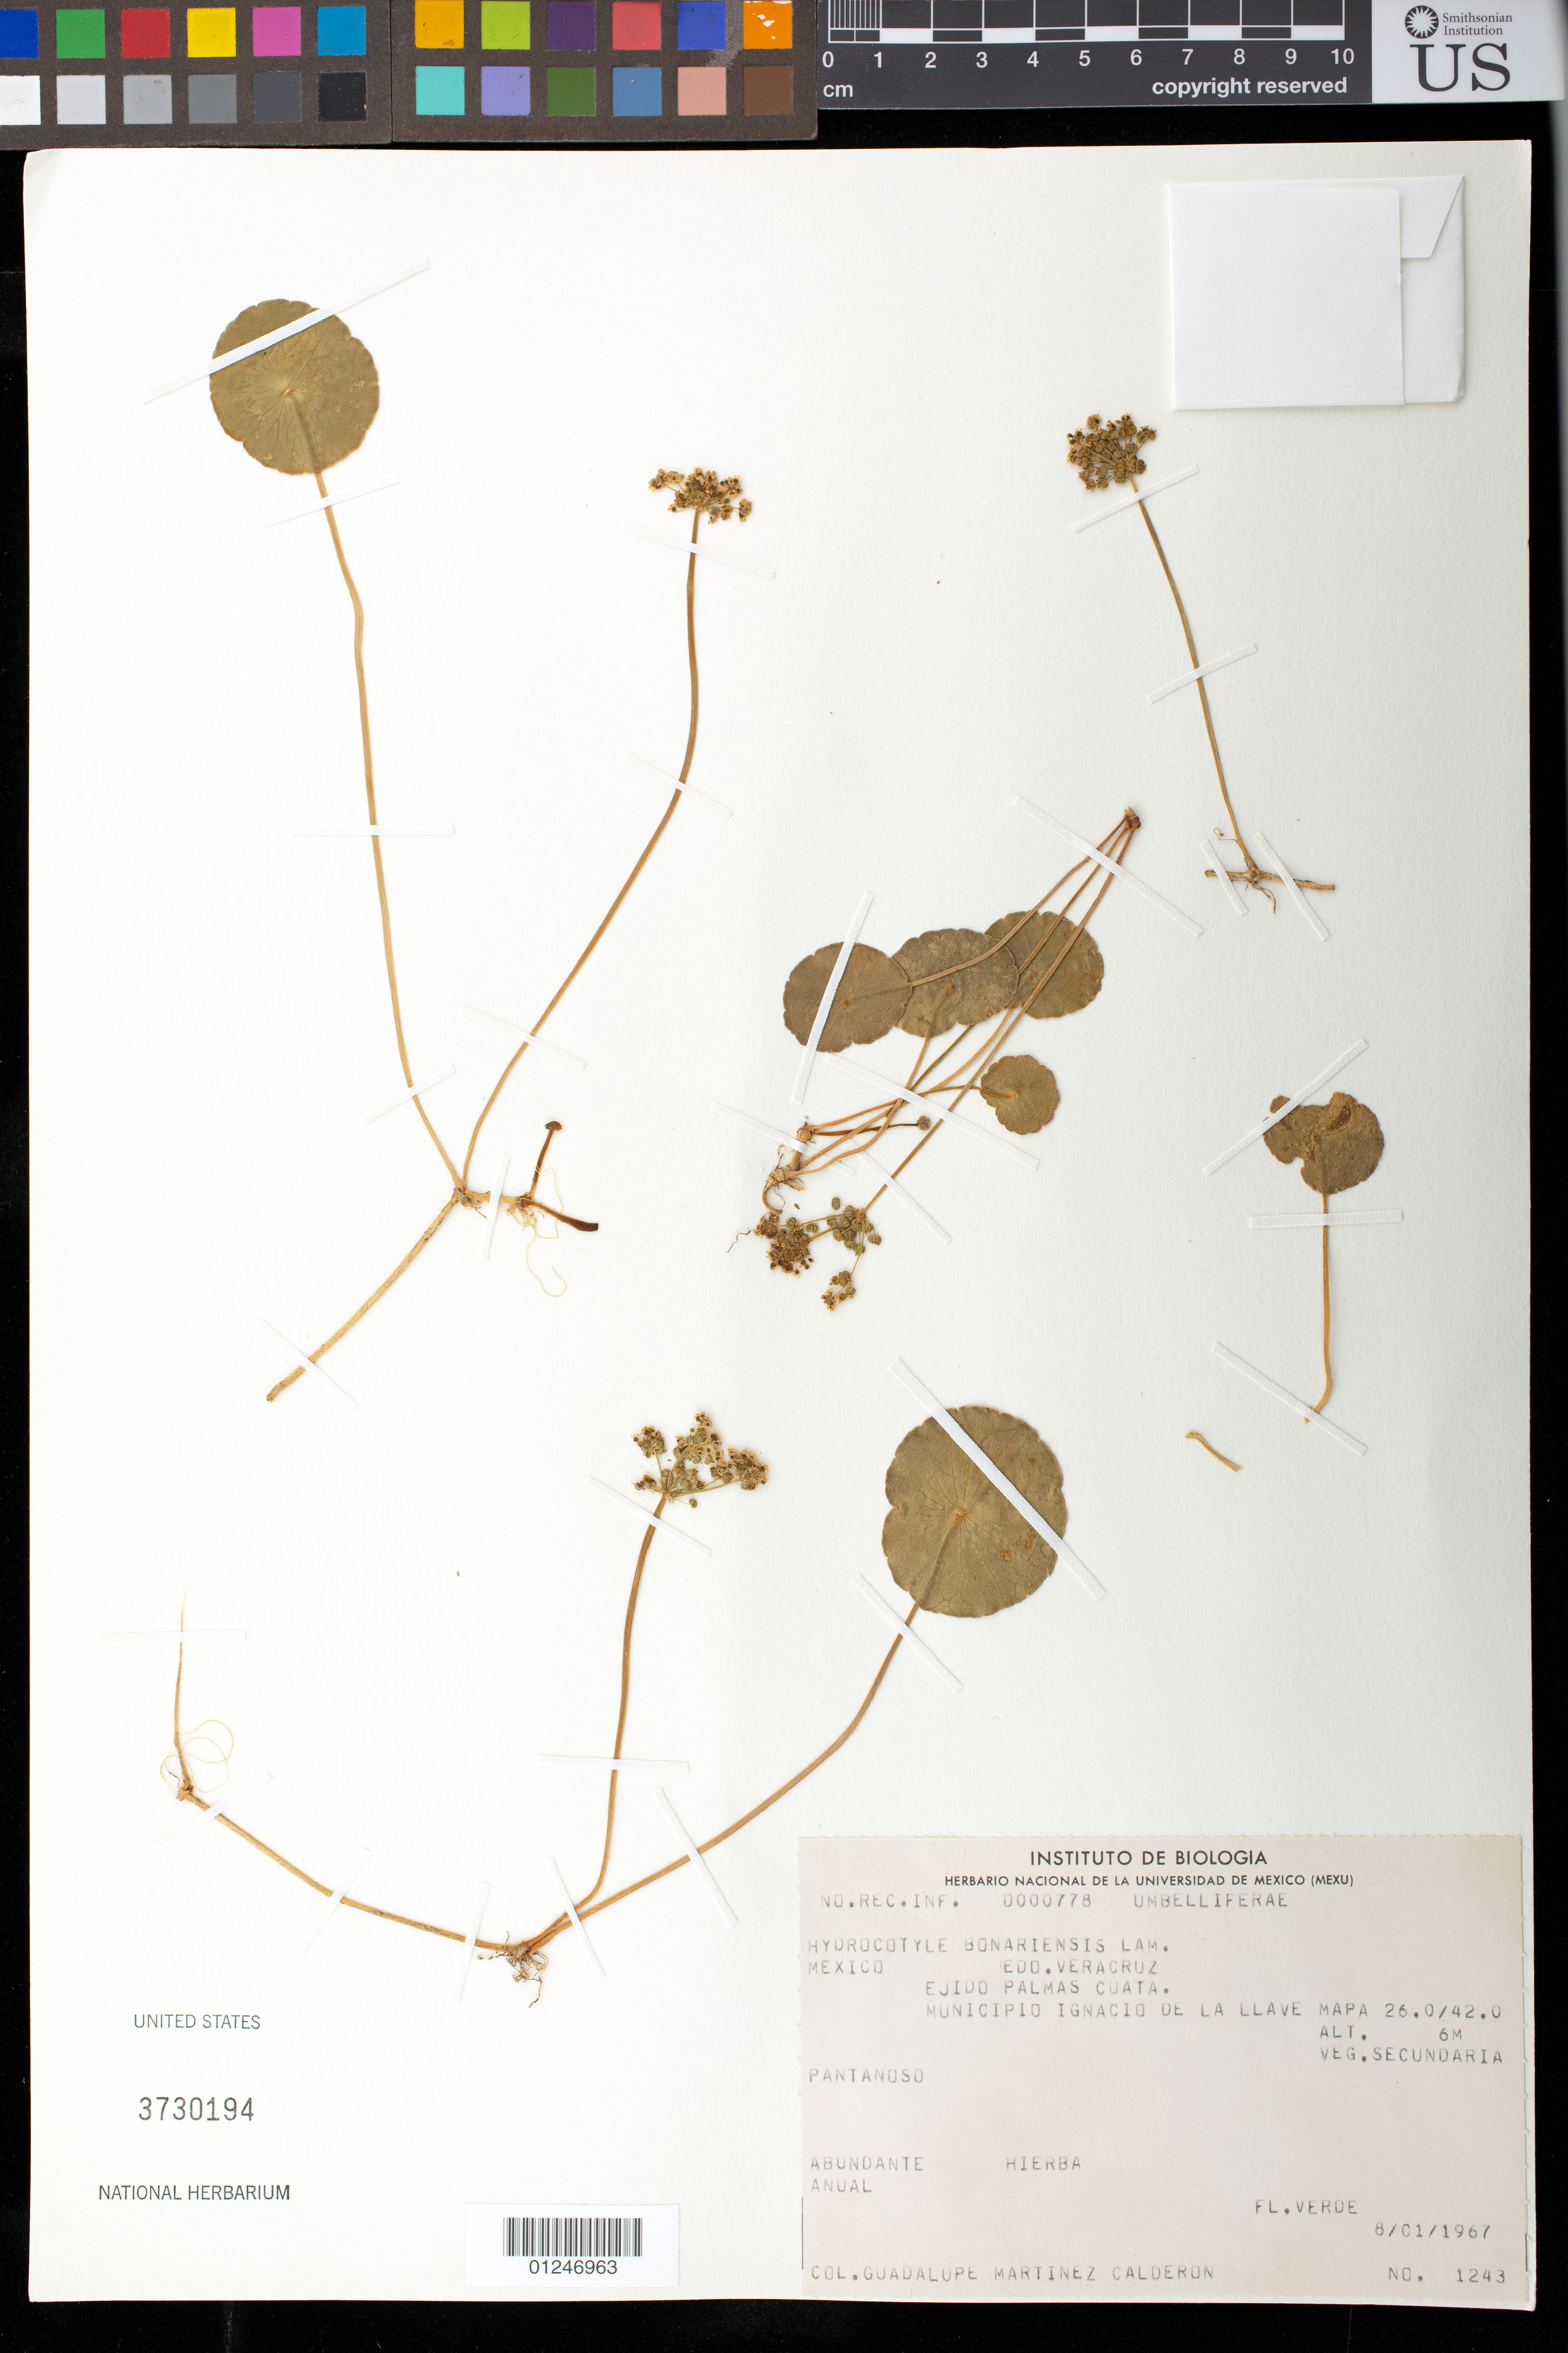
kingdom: Plantae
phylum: Tracheophyta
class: Magnoliopsida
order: Apiales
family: Araliaceae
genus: Hydrocotyle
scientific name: Hydrocotyle bonariensis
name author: Lam.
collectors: G. Martínez Calderón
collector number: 1243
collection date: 1967-01-08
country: Mexico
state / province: Veracruz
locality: EJIDO PALMAS CUATA. MUNICIPIO IGNACIO DE LA LLAVE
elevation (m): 6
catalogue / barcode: US 3730194